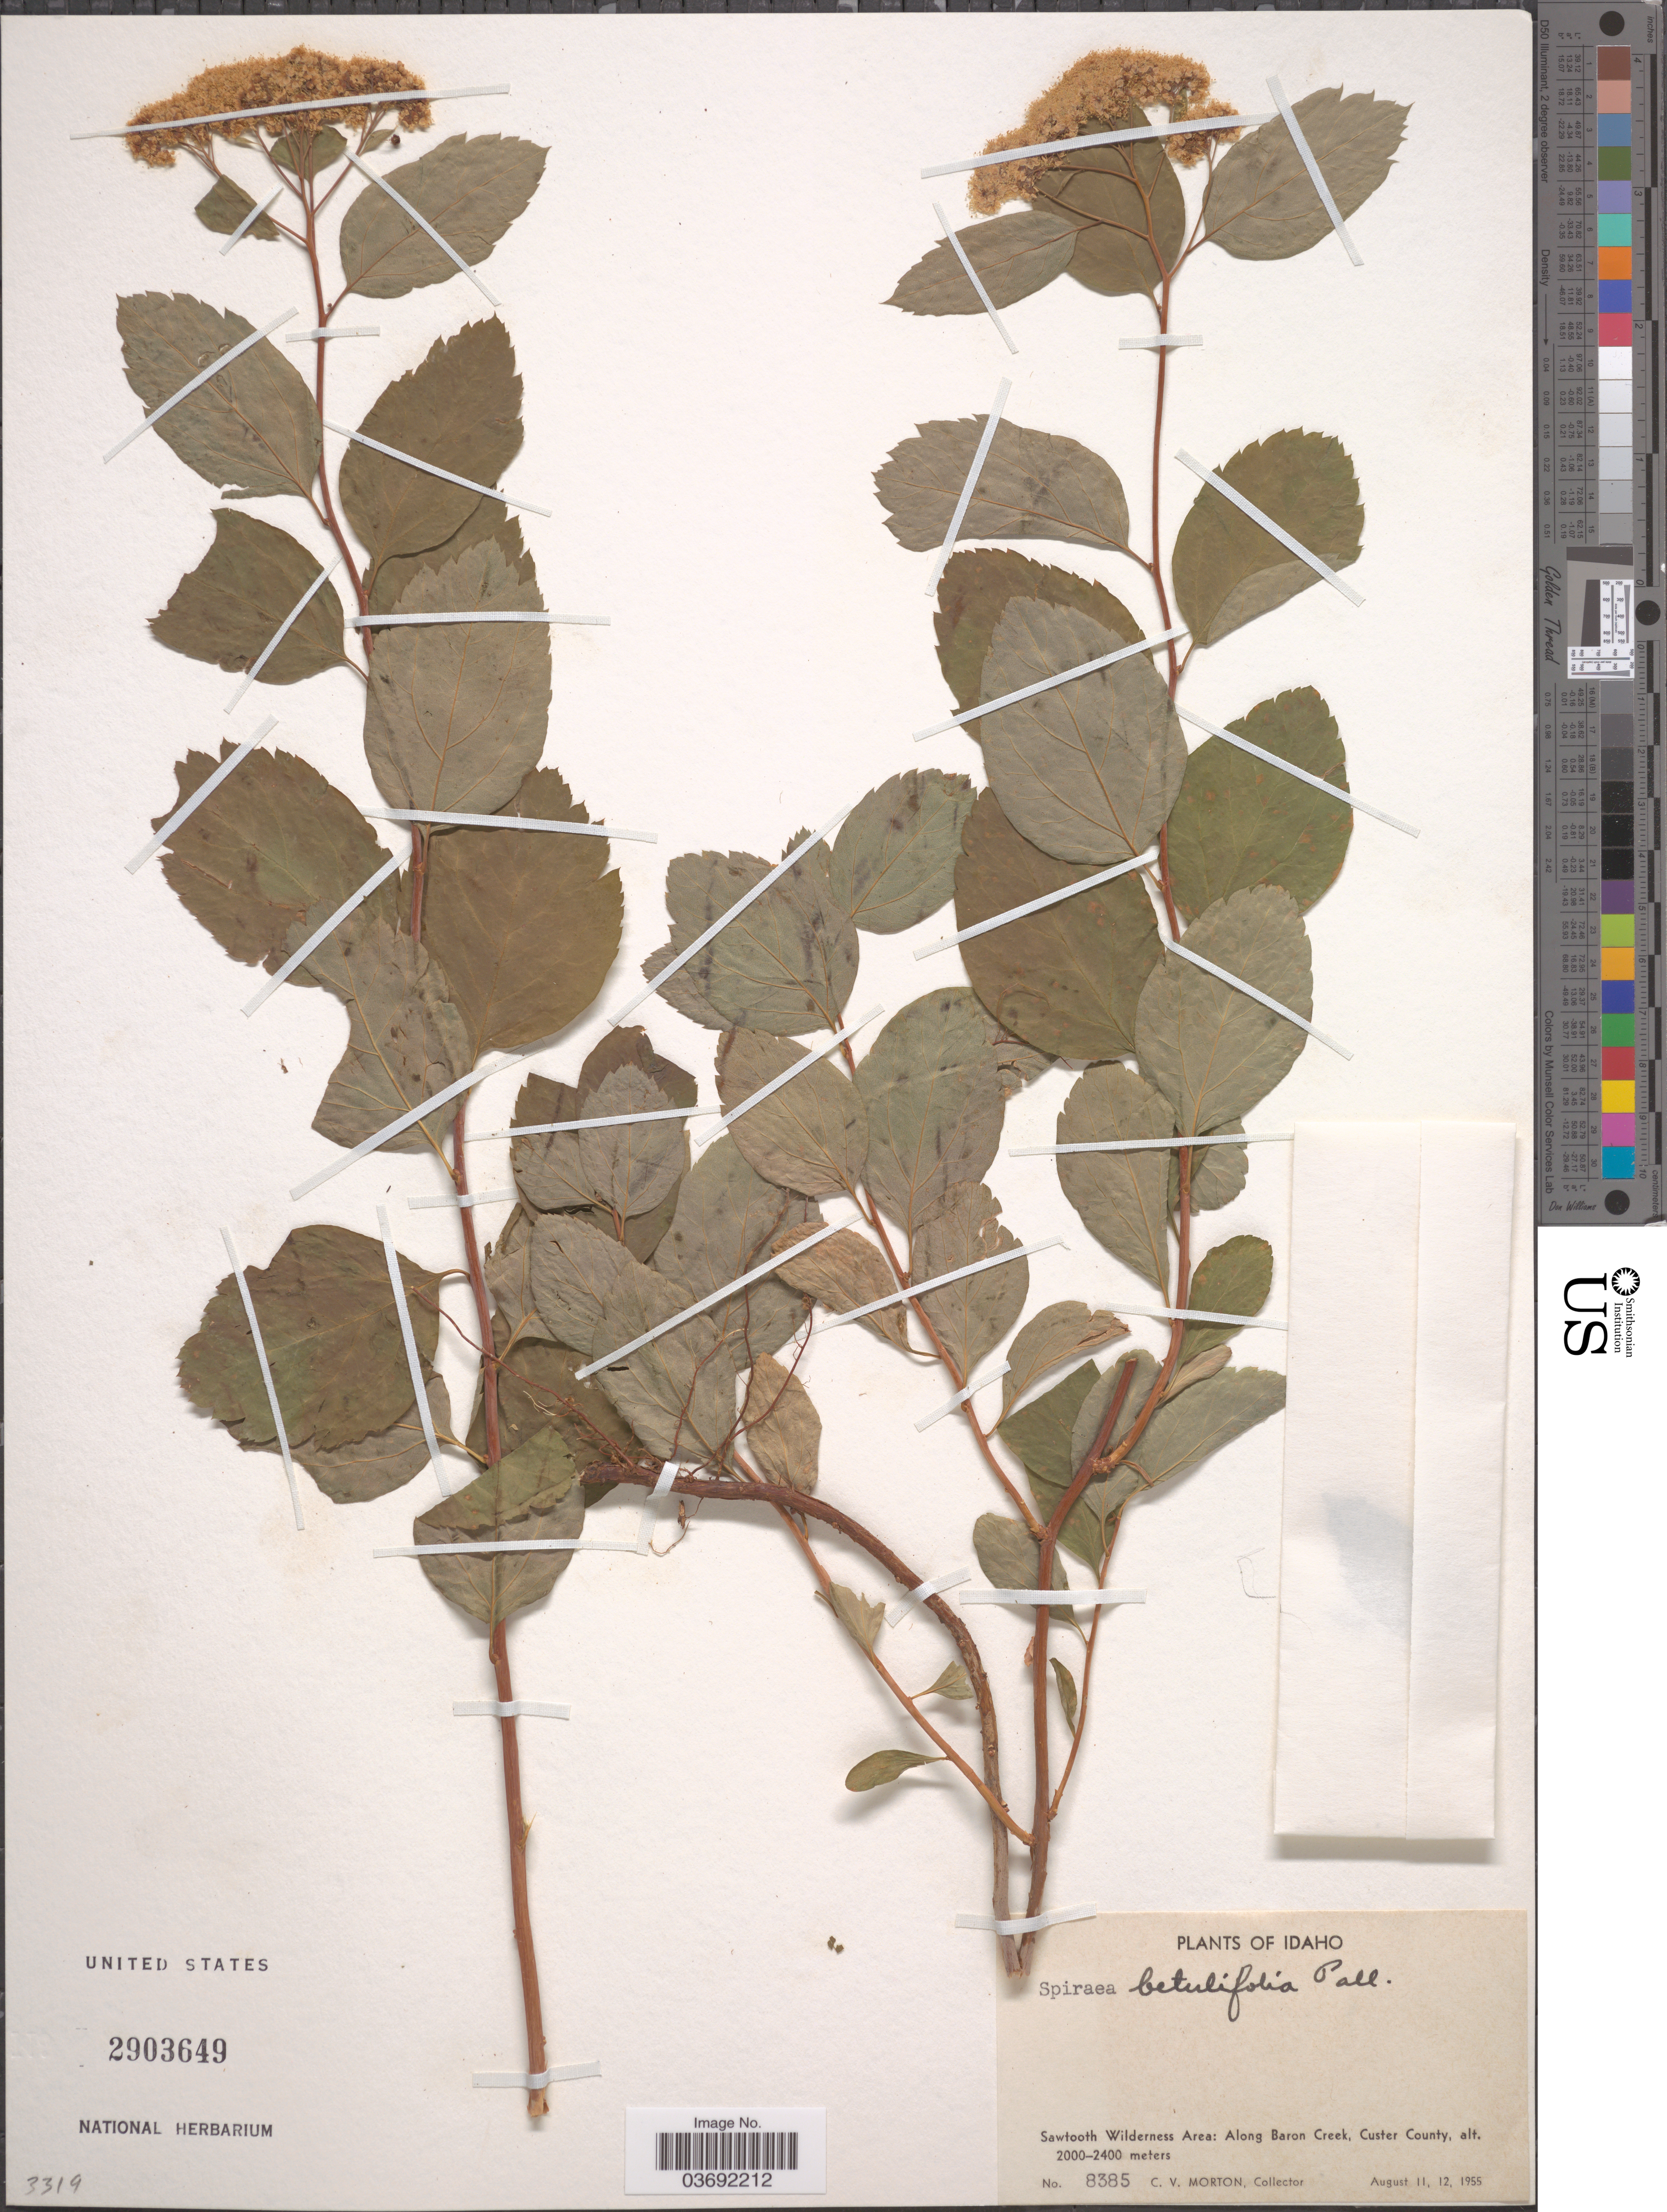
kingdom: Plantae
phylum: Tracheophyta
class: Magnoliopsida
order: Rosales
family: Rosaceae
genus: Spiraea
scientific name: Spiraea betulifolia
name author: Pall.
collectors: C. V. Morton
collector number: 8385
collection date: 1955-08-11/1955-08-12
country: United States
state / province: Idaho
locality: Sawtooth Wilderness Area: Along Baron Creek, Custer County.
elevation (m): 2000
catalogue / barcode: US 2903649